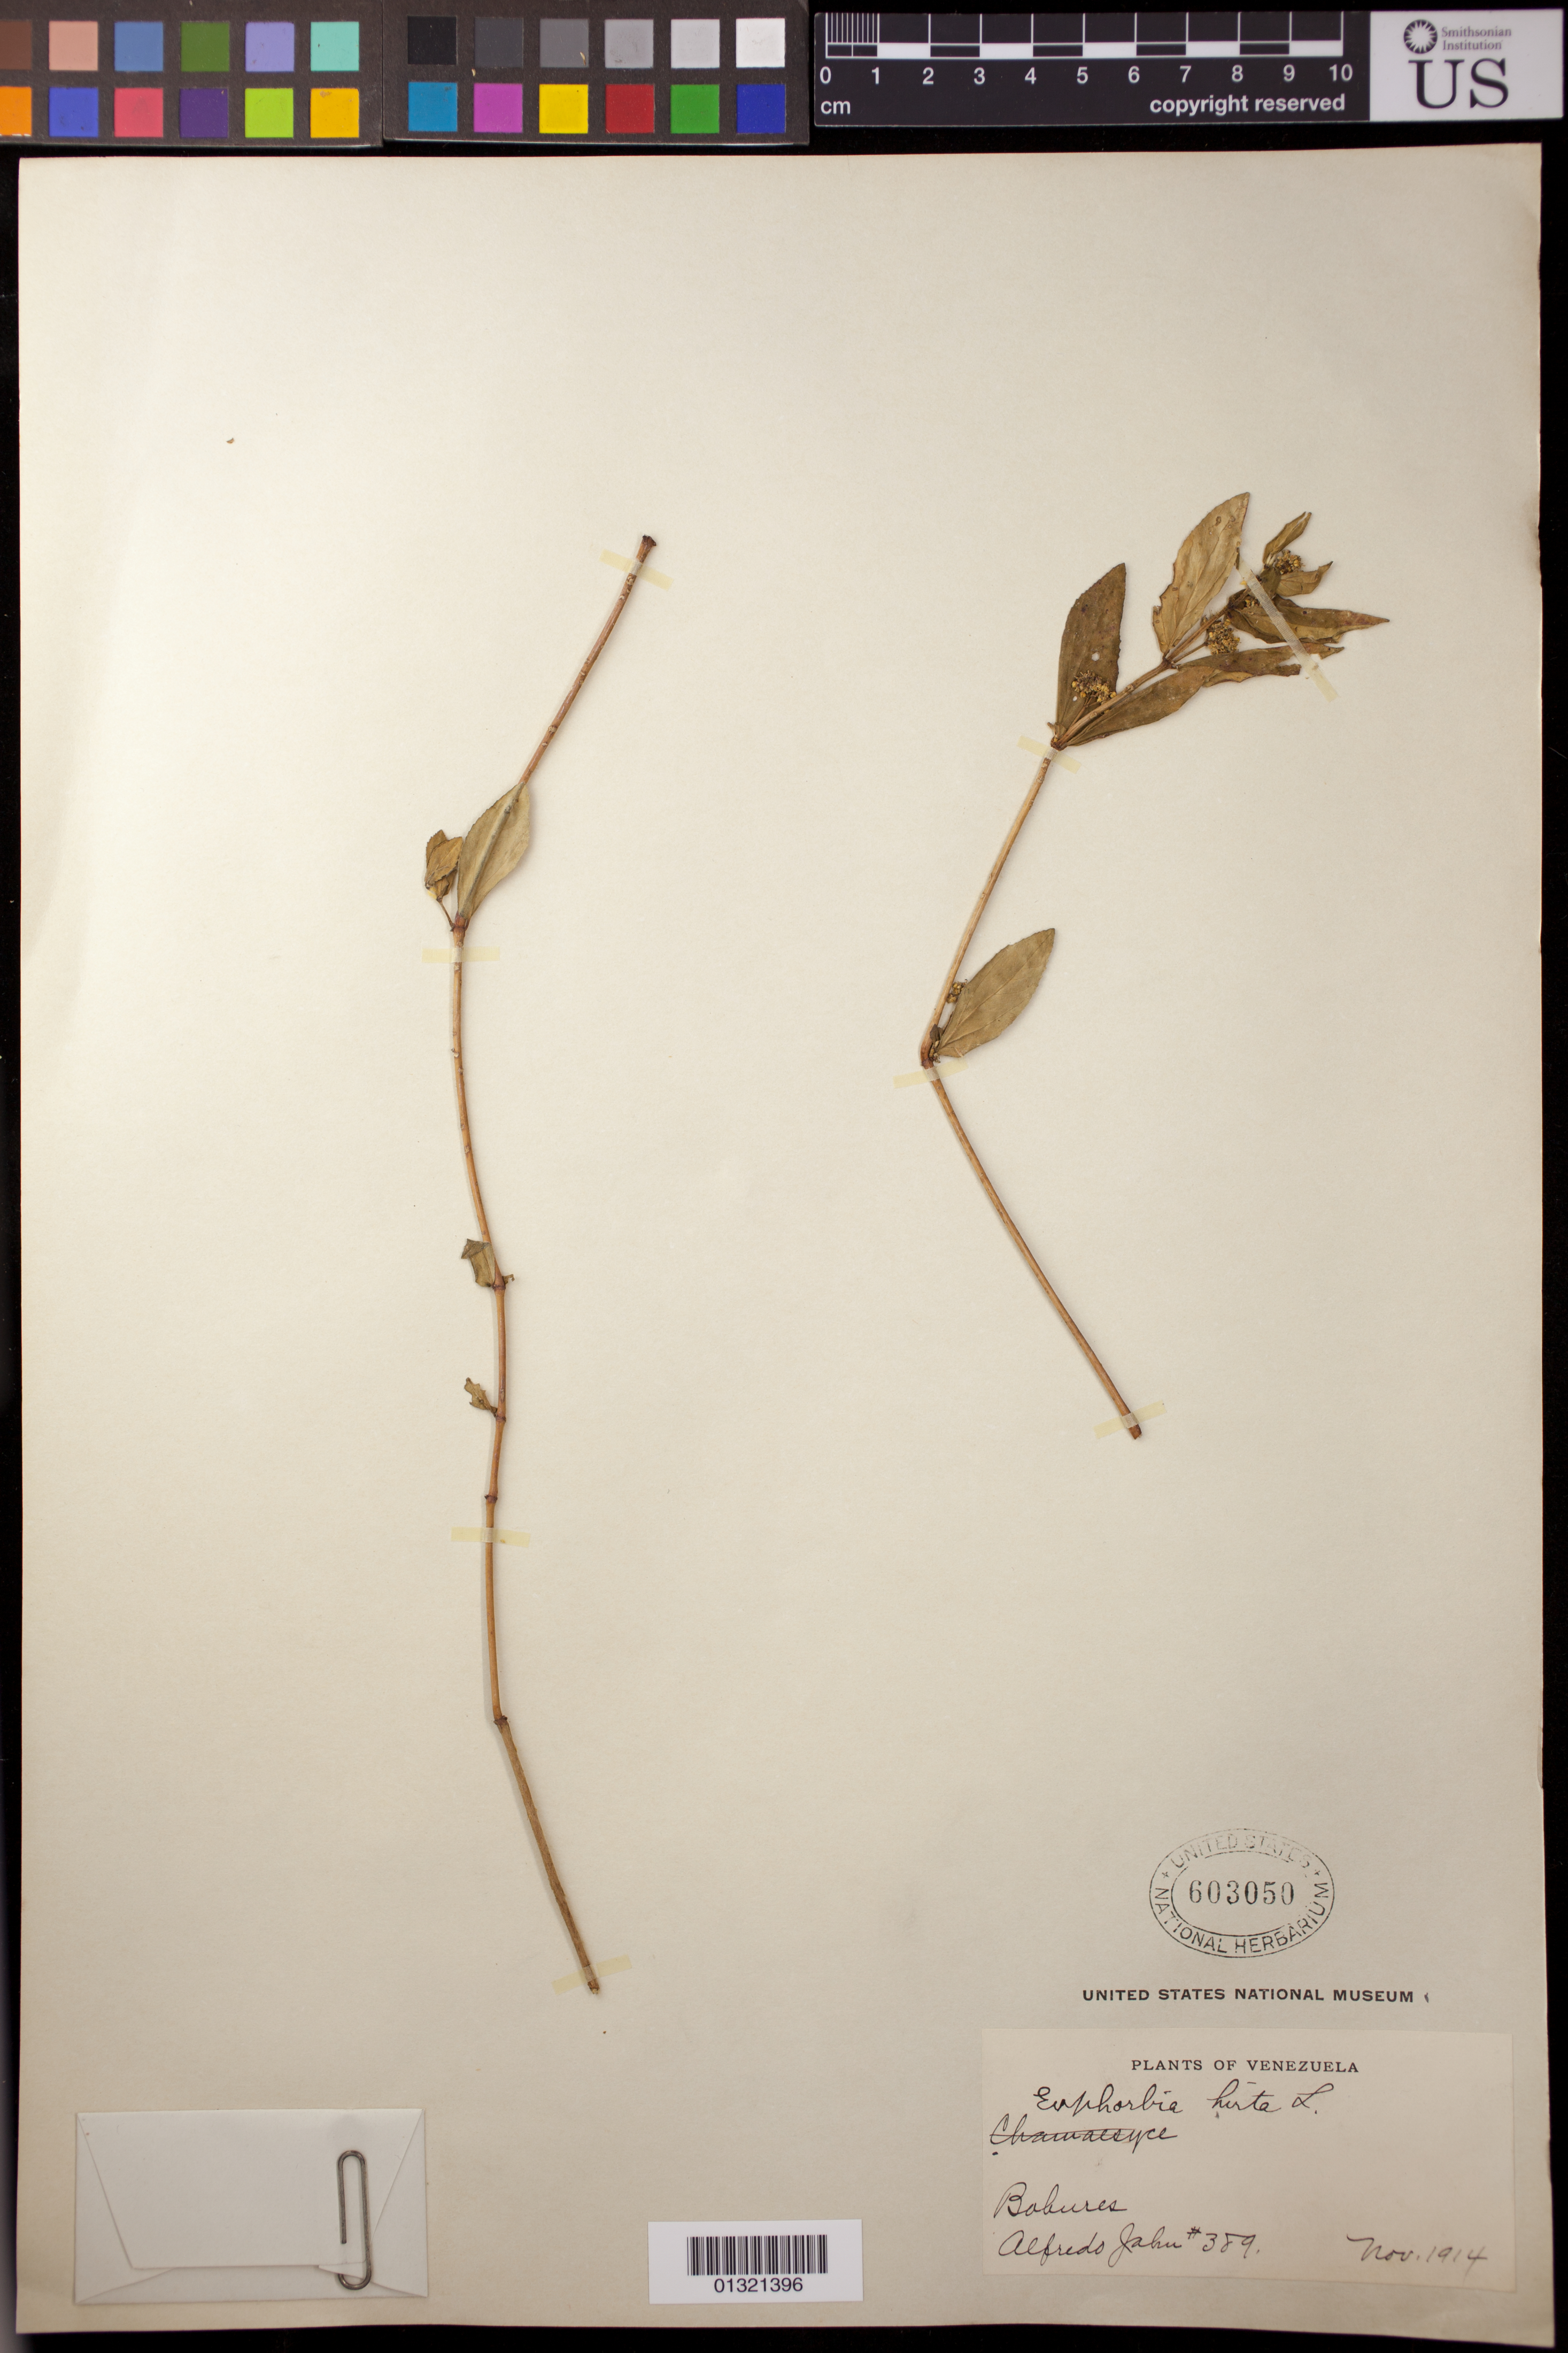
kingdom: Plantae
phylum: Tracheophyta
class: Magnoliopsida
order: Malpighiales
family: Euphorbiaceae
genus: Euphorbia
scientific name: Euphorbia hirta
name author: L.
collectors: A. Jahn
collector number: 389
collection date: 1914-11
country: Venezuela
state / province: Zulia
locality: Bobures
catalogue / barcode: US 603050